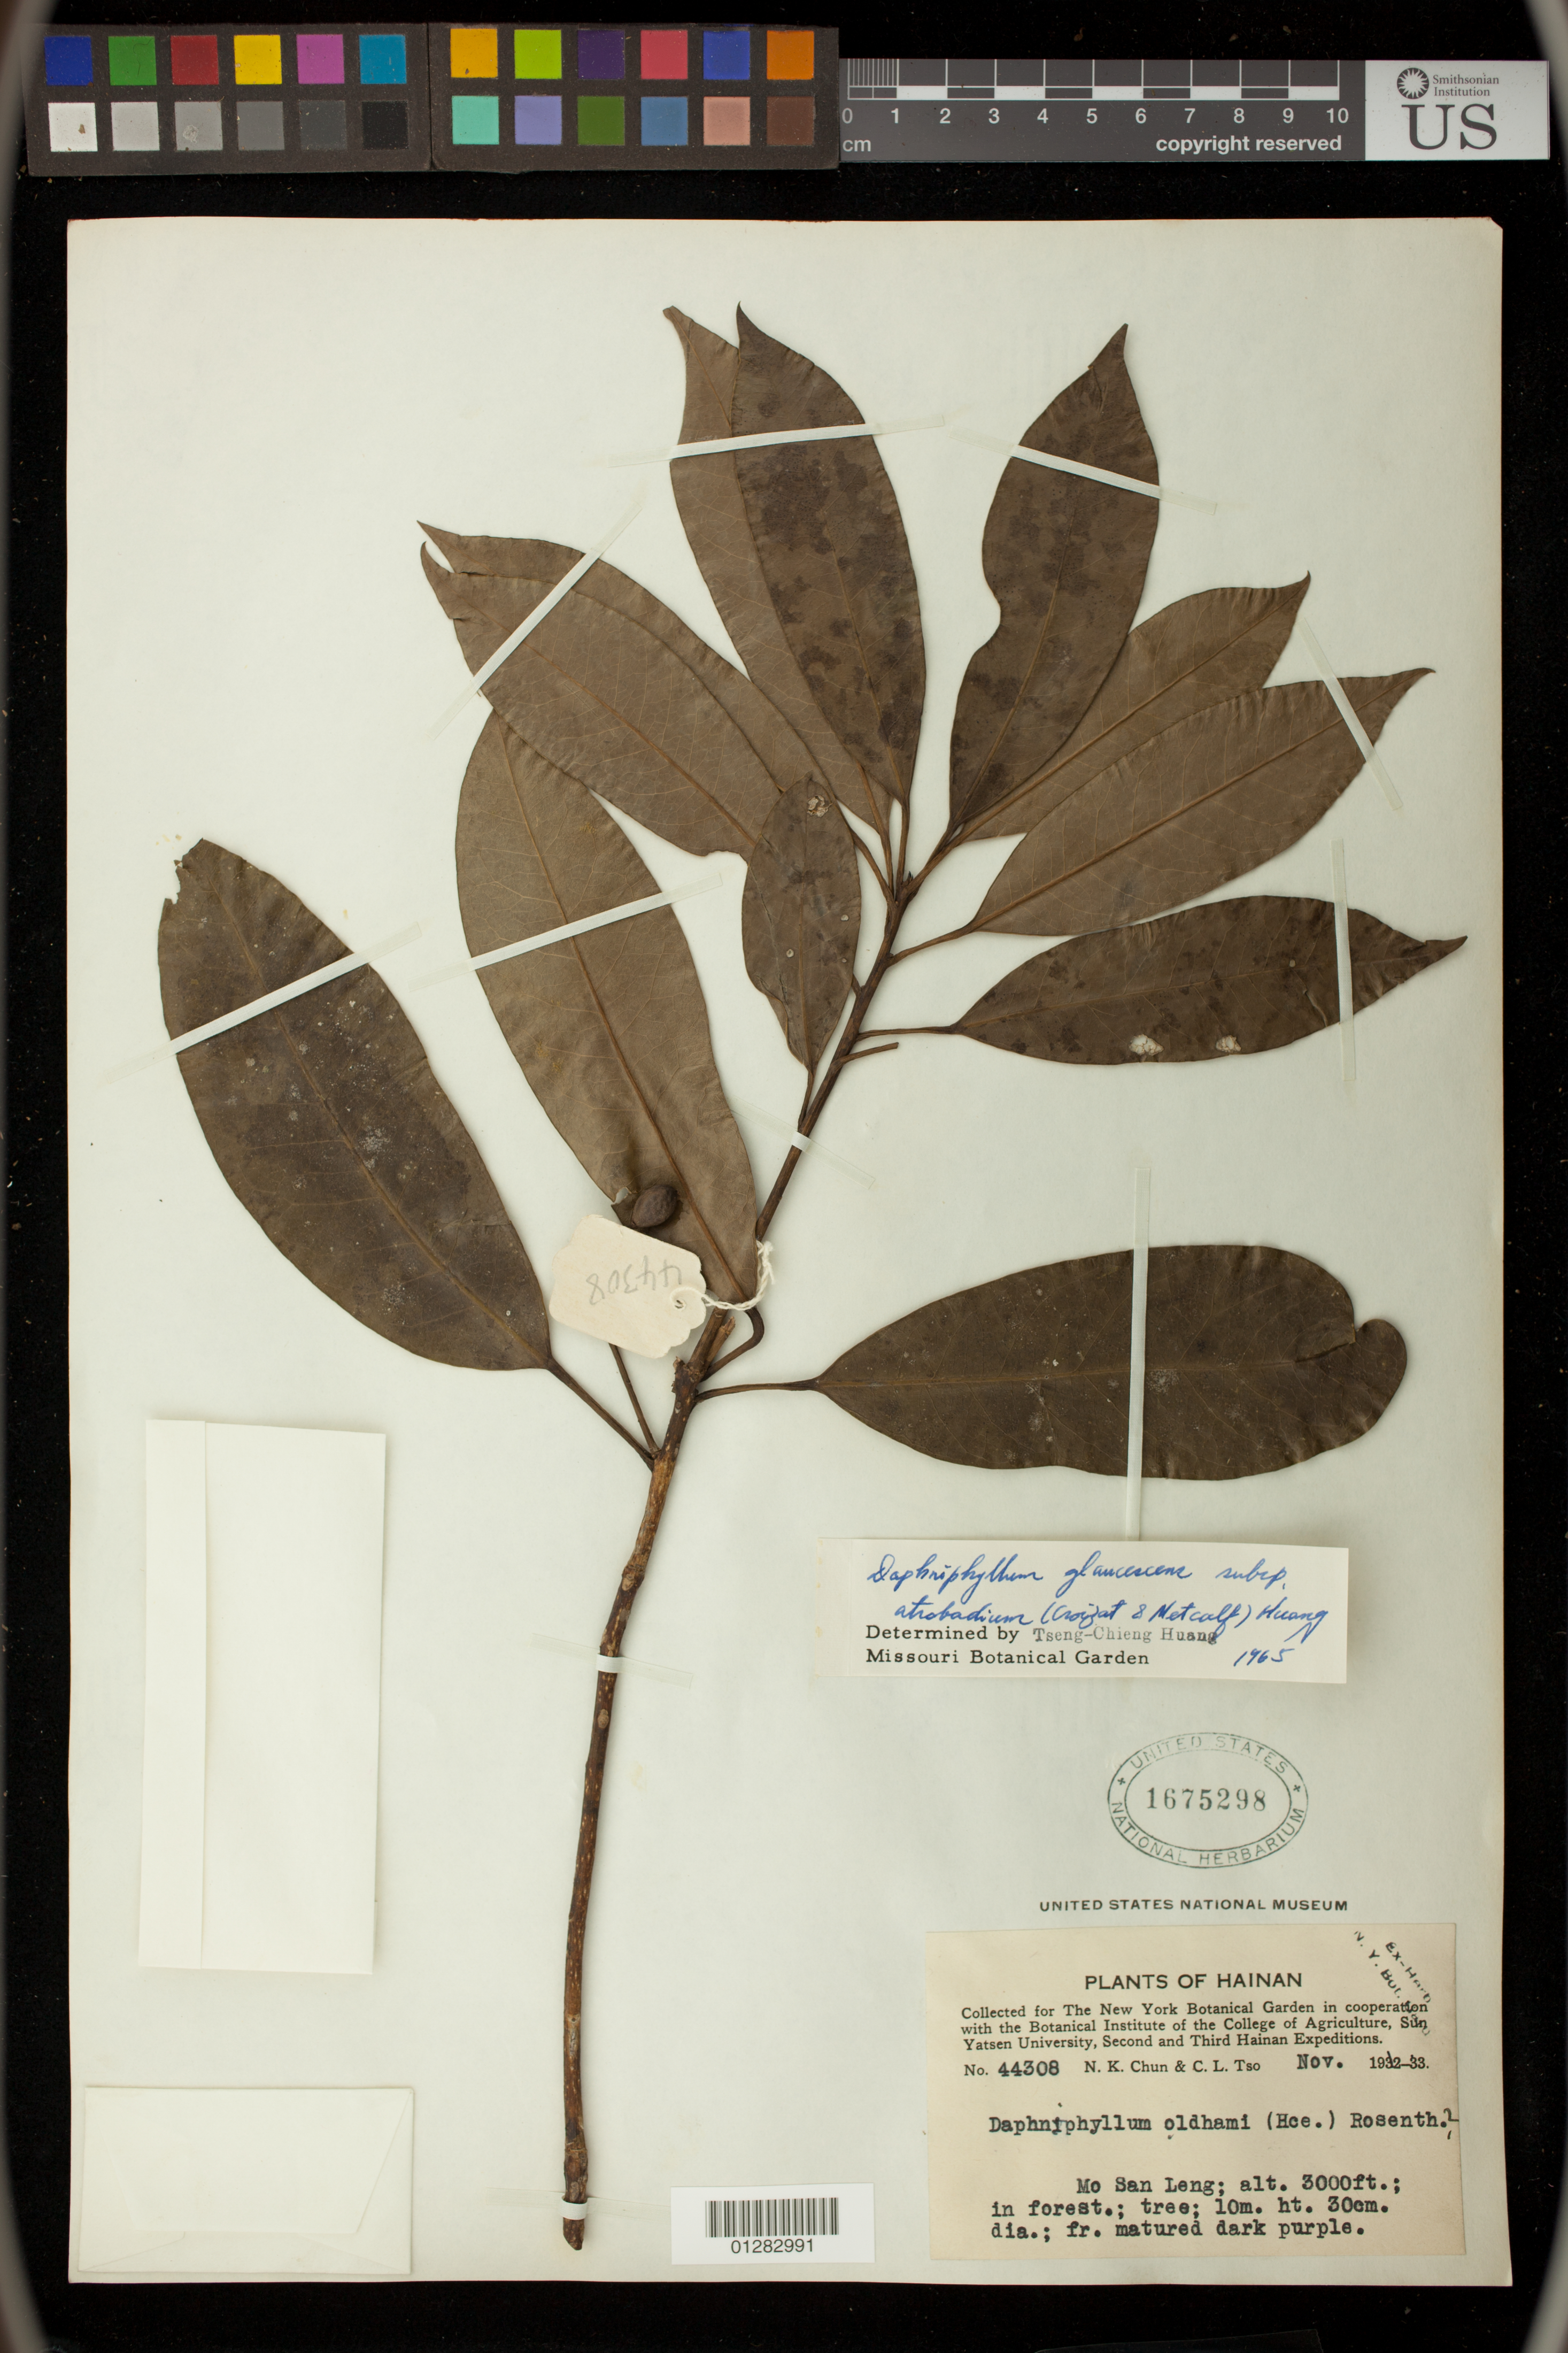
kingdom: Plantae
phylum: Tracheophyta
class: Magnoliopsida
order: Saxifragales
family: Daphniphyllaceae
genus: Daphniphyllum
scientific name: Daphniphyllum glaucescens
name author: Blume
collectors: N. K. Chun & C. Tso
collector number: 44308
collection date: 1933-11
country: China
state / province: Hainan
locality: Mo San Leng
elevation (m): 914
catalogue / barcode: US 1675298